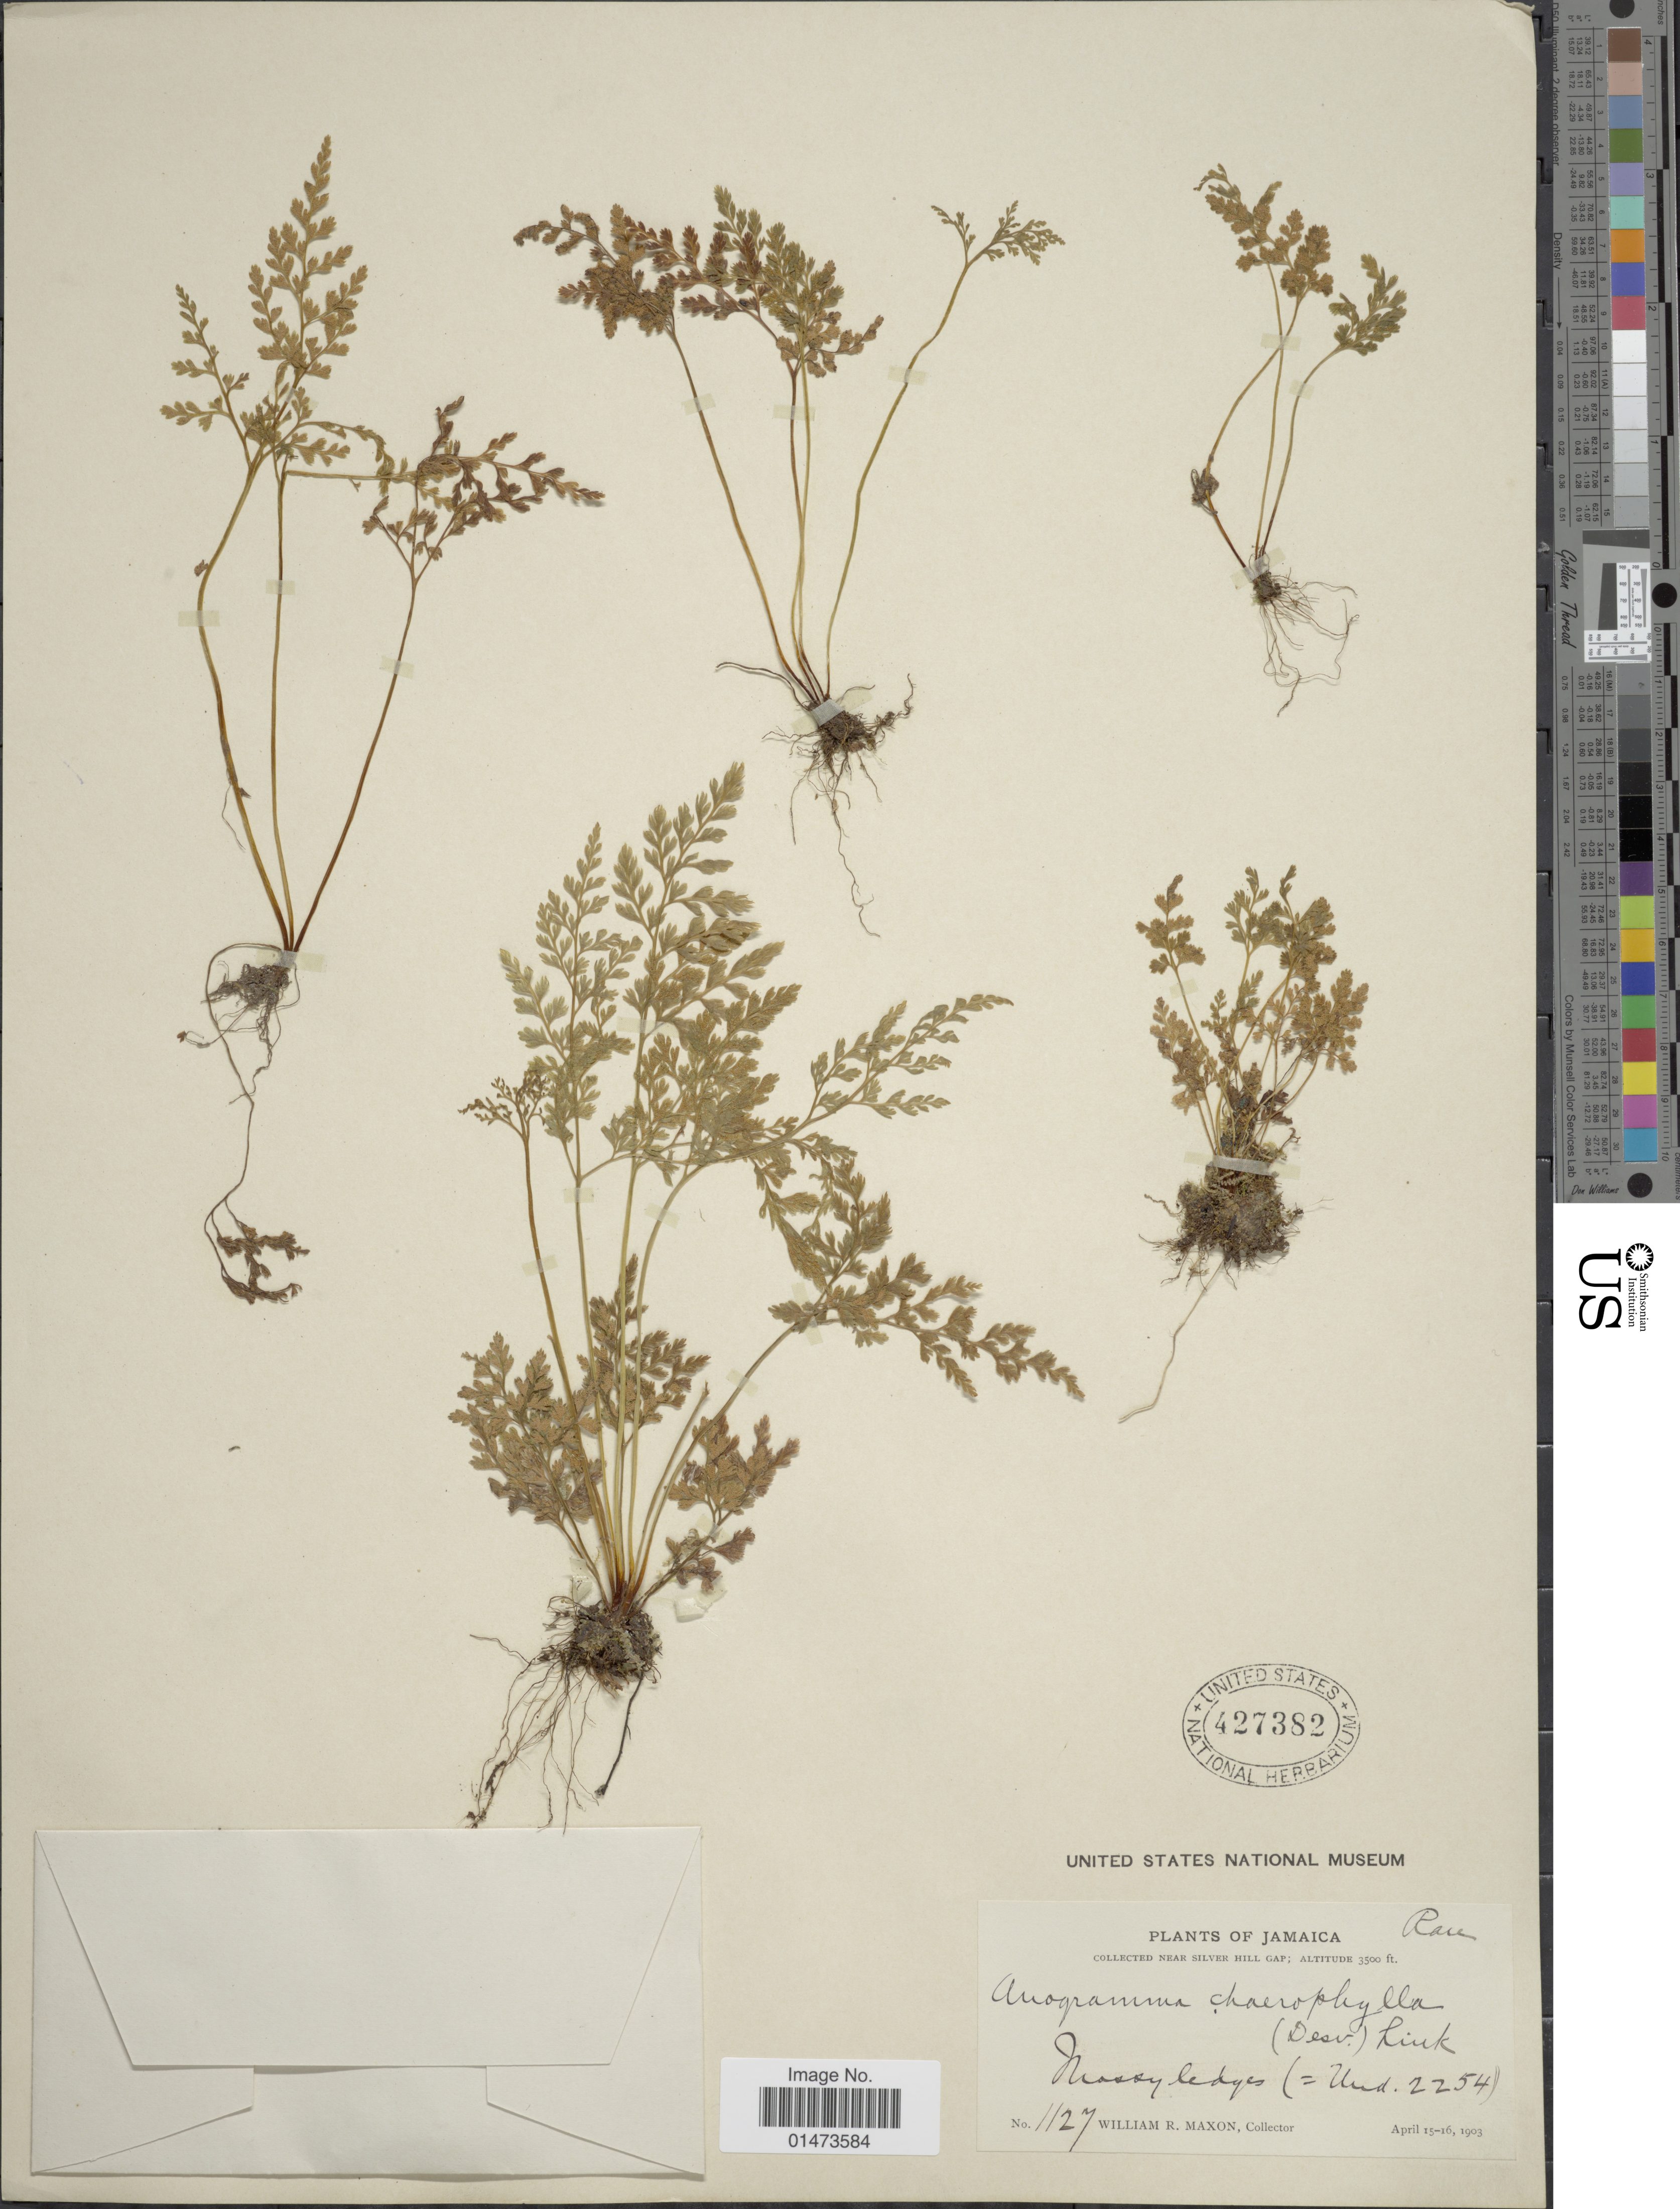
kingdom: Plantae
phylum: Tracheophyta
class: Polypodiopsida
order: Polypodiales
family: Pteridaceae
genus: Anogramma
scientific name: Anogramma chaerophylla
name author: (Desv.) Link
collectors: W. R. Maxon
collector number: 1127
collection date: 1903-04-15/1903-04-16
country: Jamaica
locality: Near Silver Hill Gap, Mossy ledges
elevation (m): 1067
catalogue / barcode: US 427382